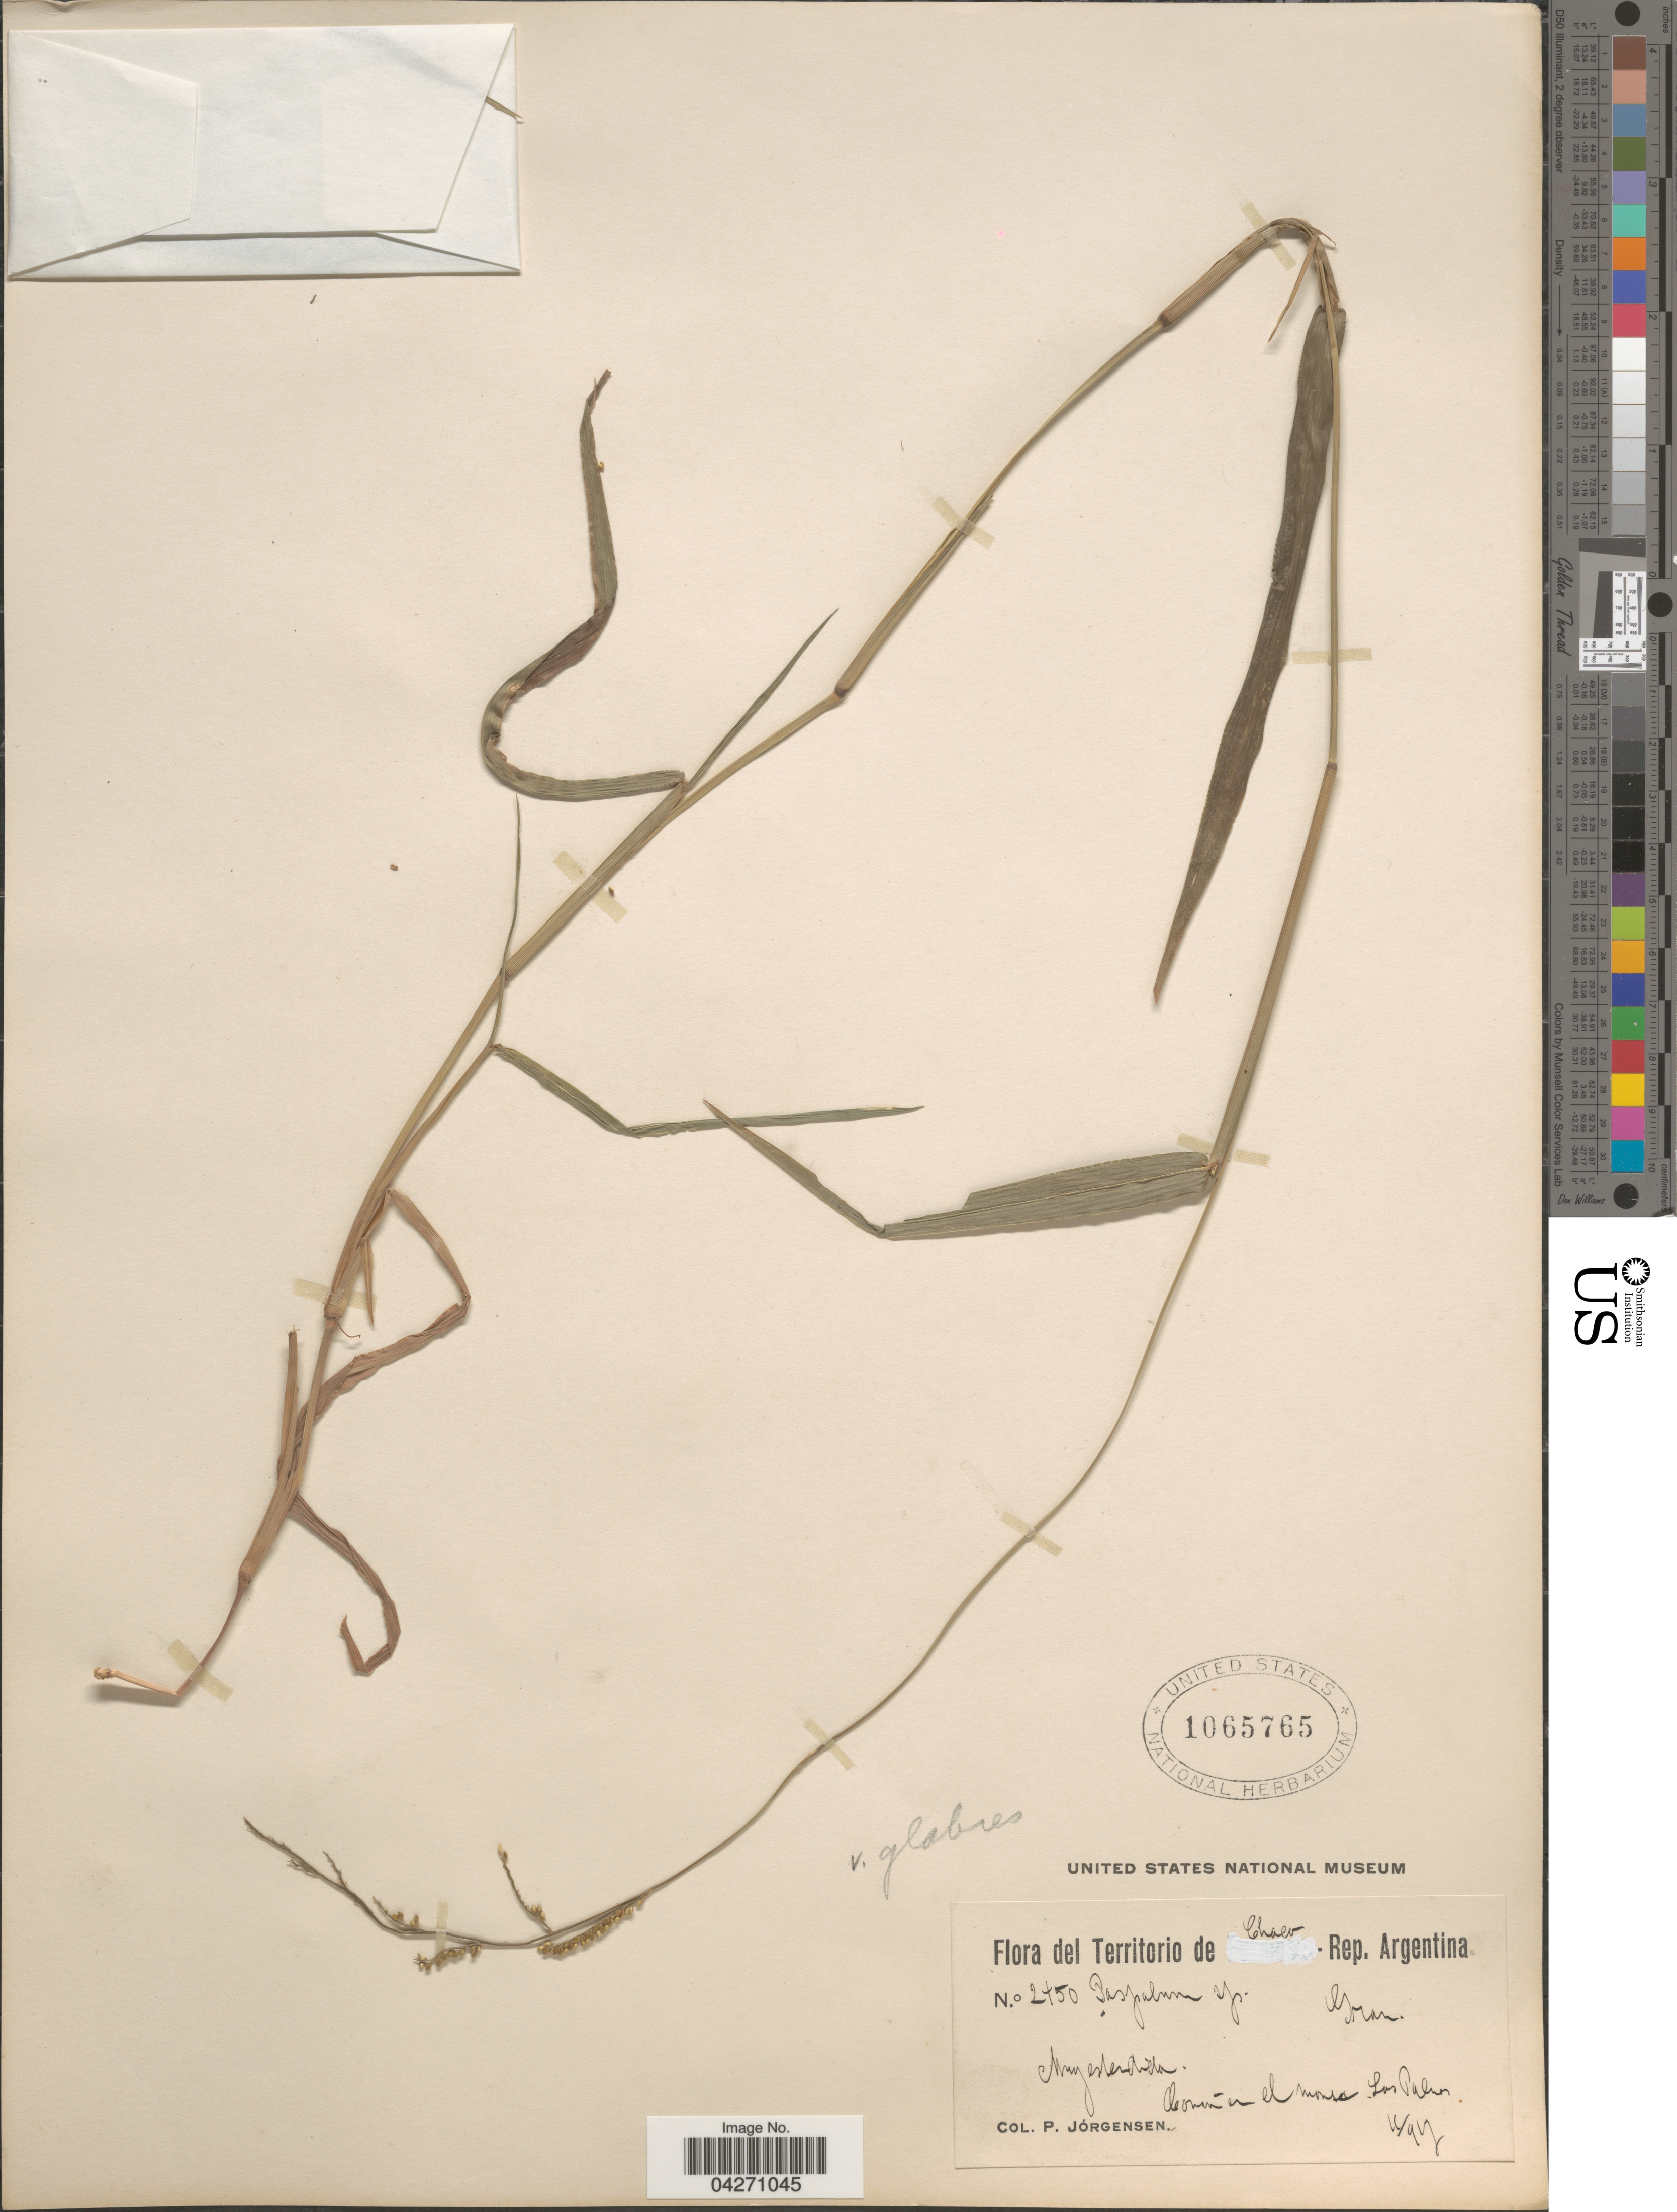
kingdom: Plantae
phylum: Tracheophyta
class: Liliopsida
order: Poales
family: Poaceae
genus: Paspalum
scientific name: Paspalum inaequivalve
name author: Raddi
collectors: P. Jörgensen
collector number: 2450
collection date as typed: Transcribed d/m/y: /11/97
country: Argentina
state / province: Chaco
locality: Territorio de Chaco-Rep. Argentina. Comun en el monte Las Palmas.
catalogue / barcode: US 1065765